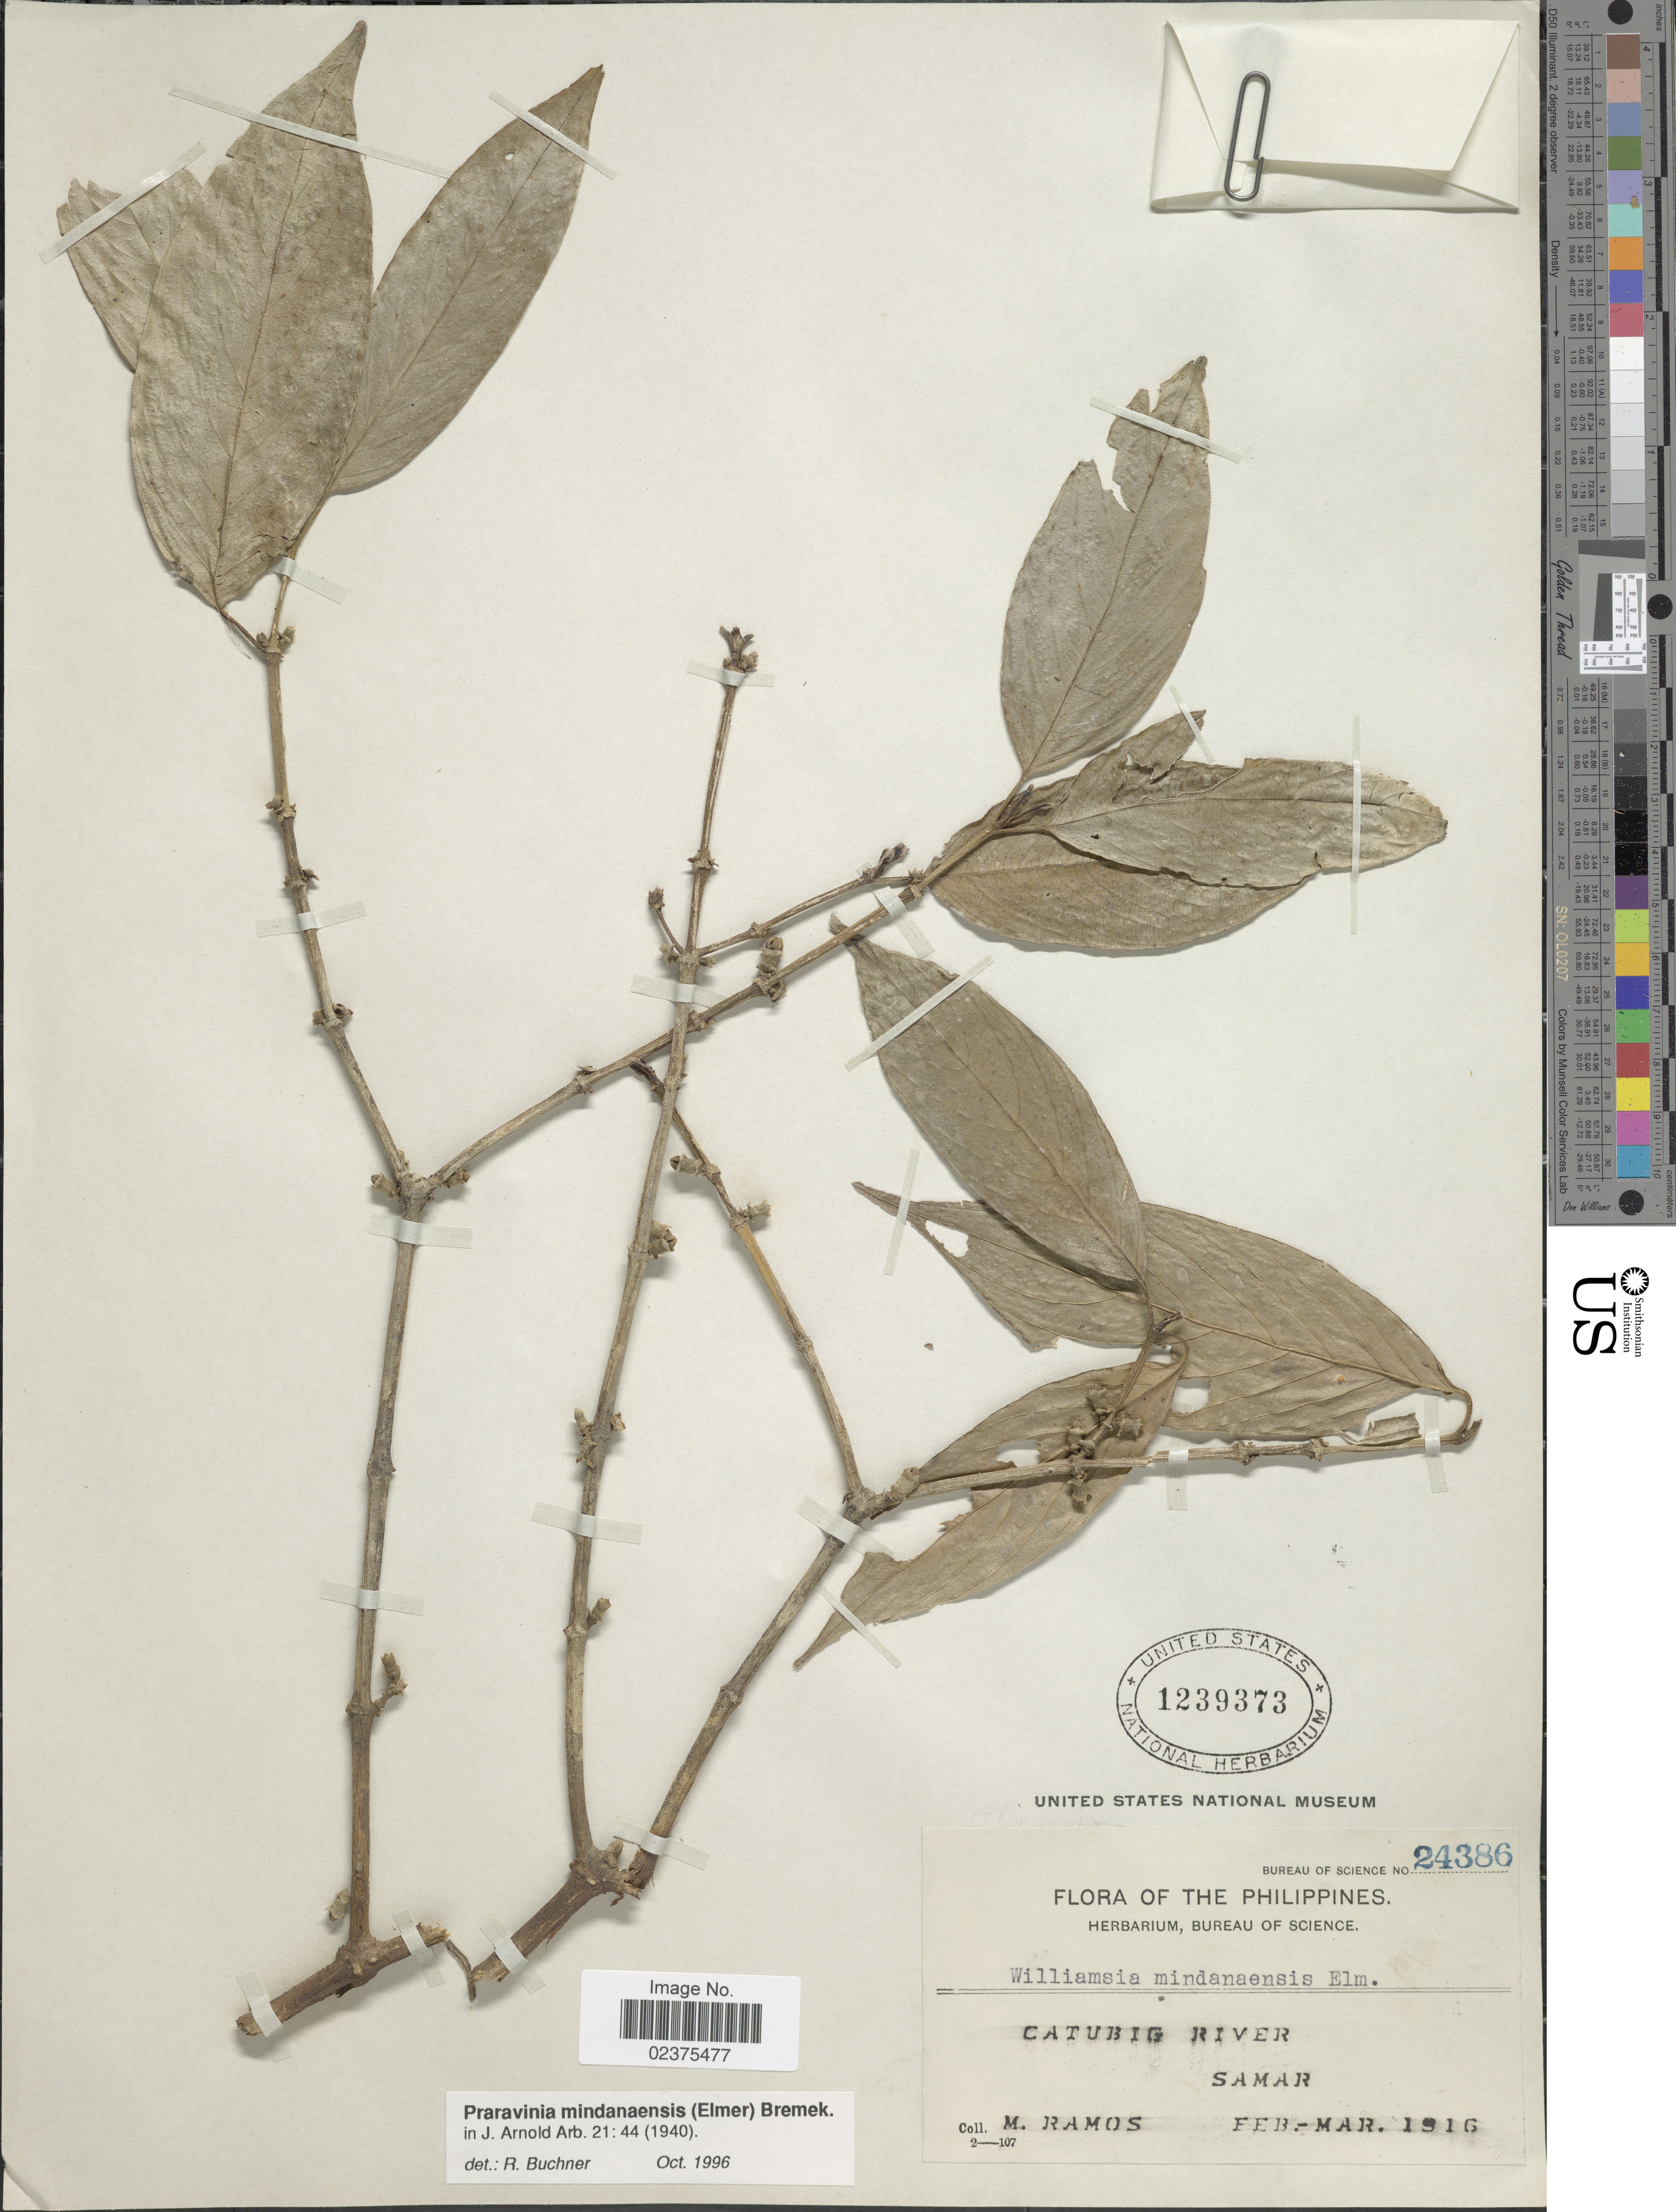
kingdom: Plantae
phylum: Tracheophyta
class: Magnoliopsida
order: Gentianales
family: Rubiaceae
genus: Praravinia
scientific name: Praravinia mindanaensis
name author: (Elmer) Bremek.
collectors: M. Ramos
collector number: Bureau of Science 24386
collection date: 1916-02/1916-03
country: Philippines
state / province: Eastern Visayas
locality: Catubig River, Samar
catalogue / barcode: US 1239373